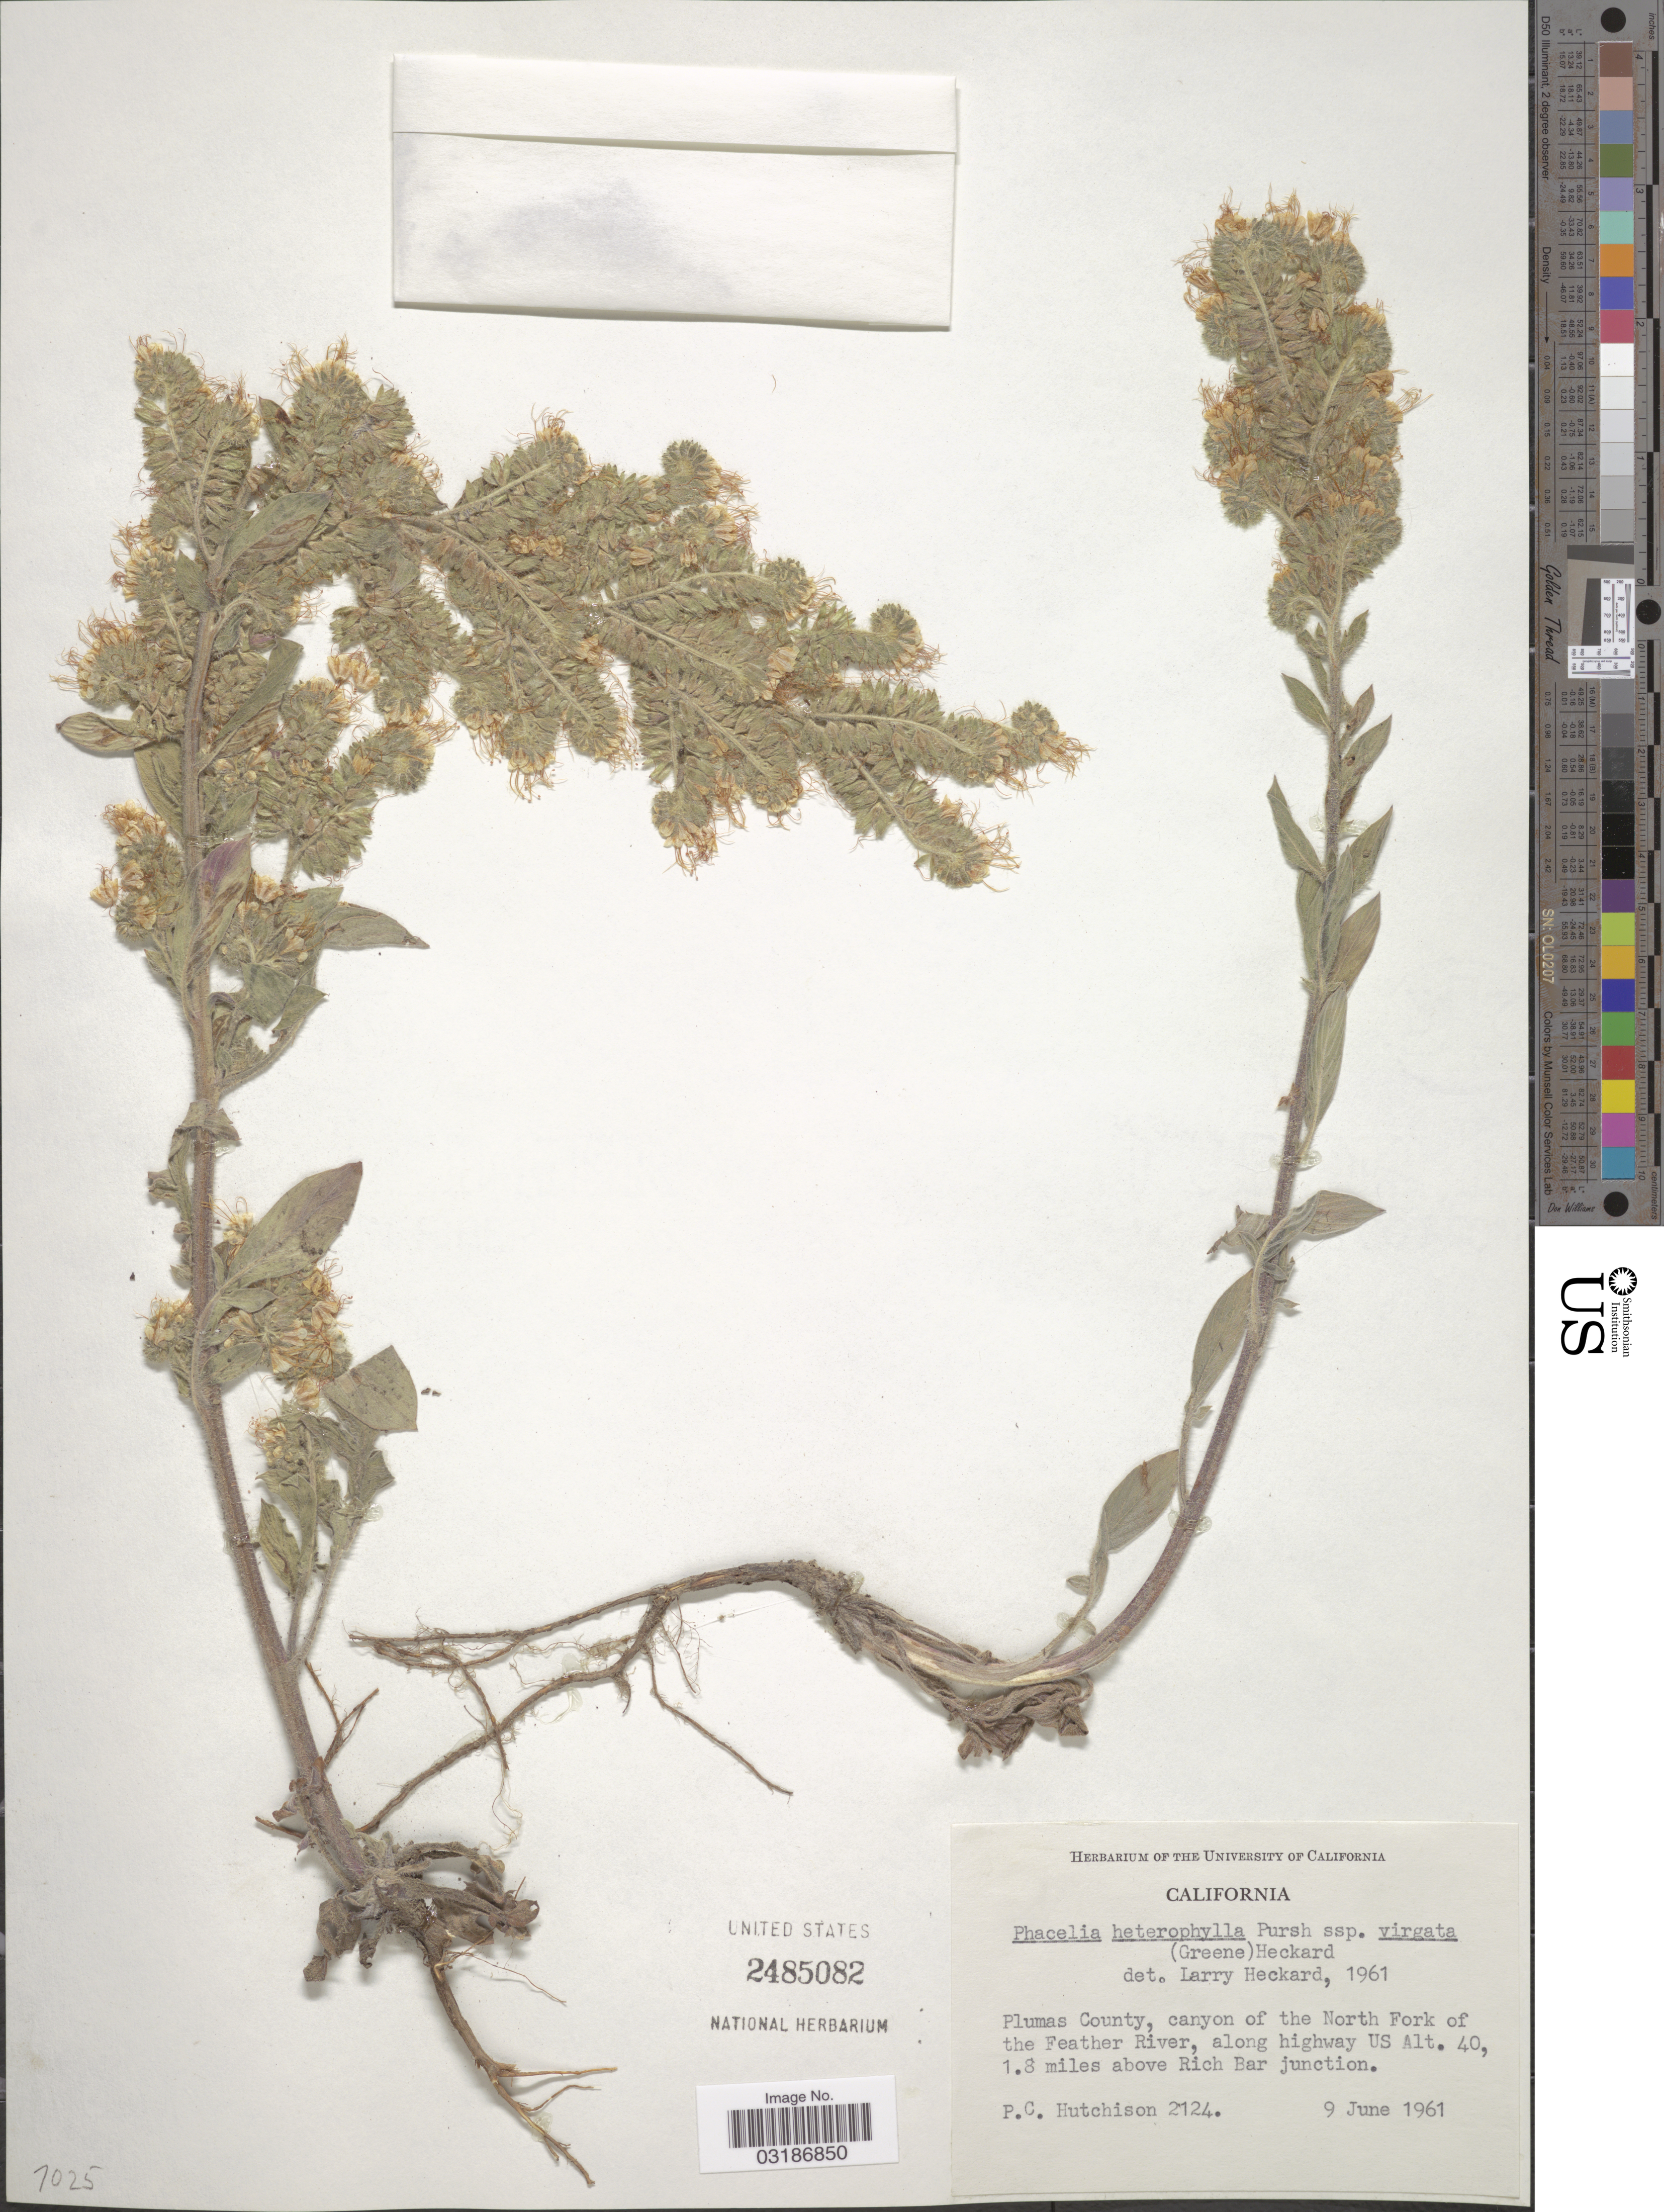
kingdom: Plantae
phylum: Tracheophyta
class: Magnoliopsida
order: Boraginales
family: Hydrophyllaceae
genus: Phacelia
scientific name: Phacelia heterophylla subsp. virgata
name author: (Greene) Heckard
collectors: P. C. Hutchison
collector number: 2124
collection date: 1961-06-09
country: United States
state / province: California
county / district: Plumas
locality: Plumas County, canyon of the North Fork of the Feather River, along highway US, 1.8 miles above Rich Bar junction.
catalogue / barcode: US 2485082